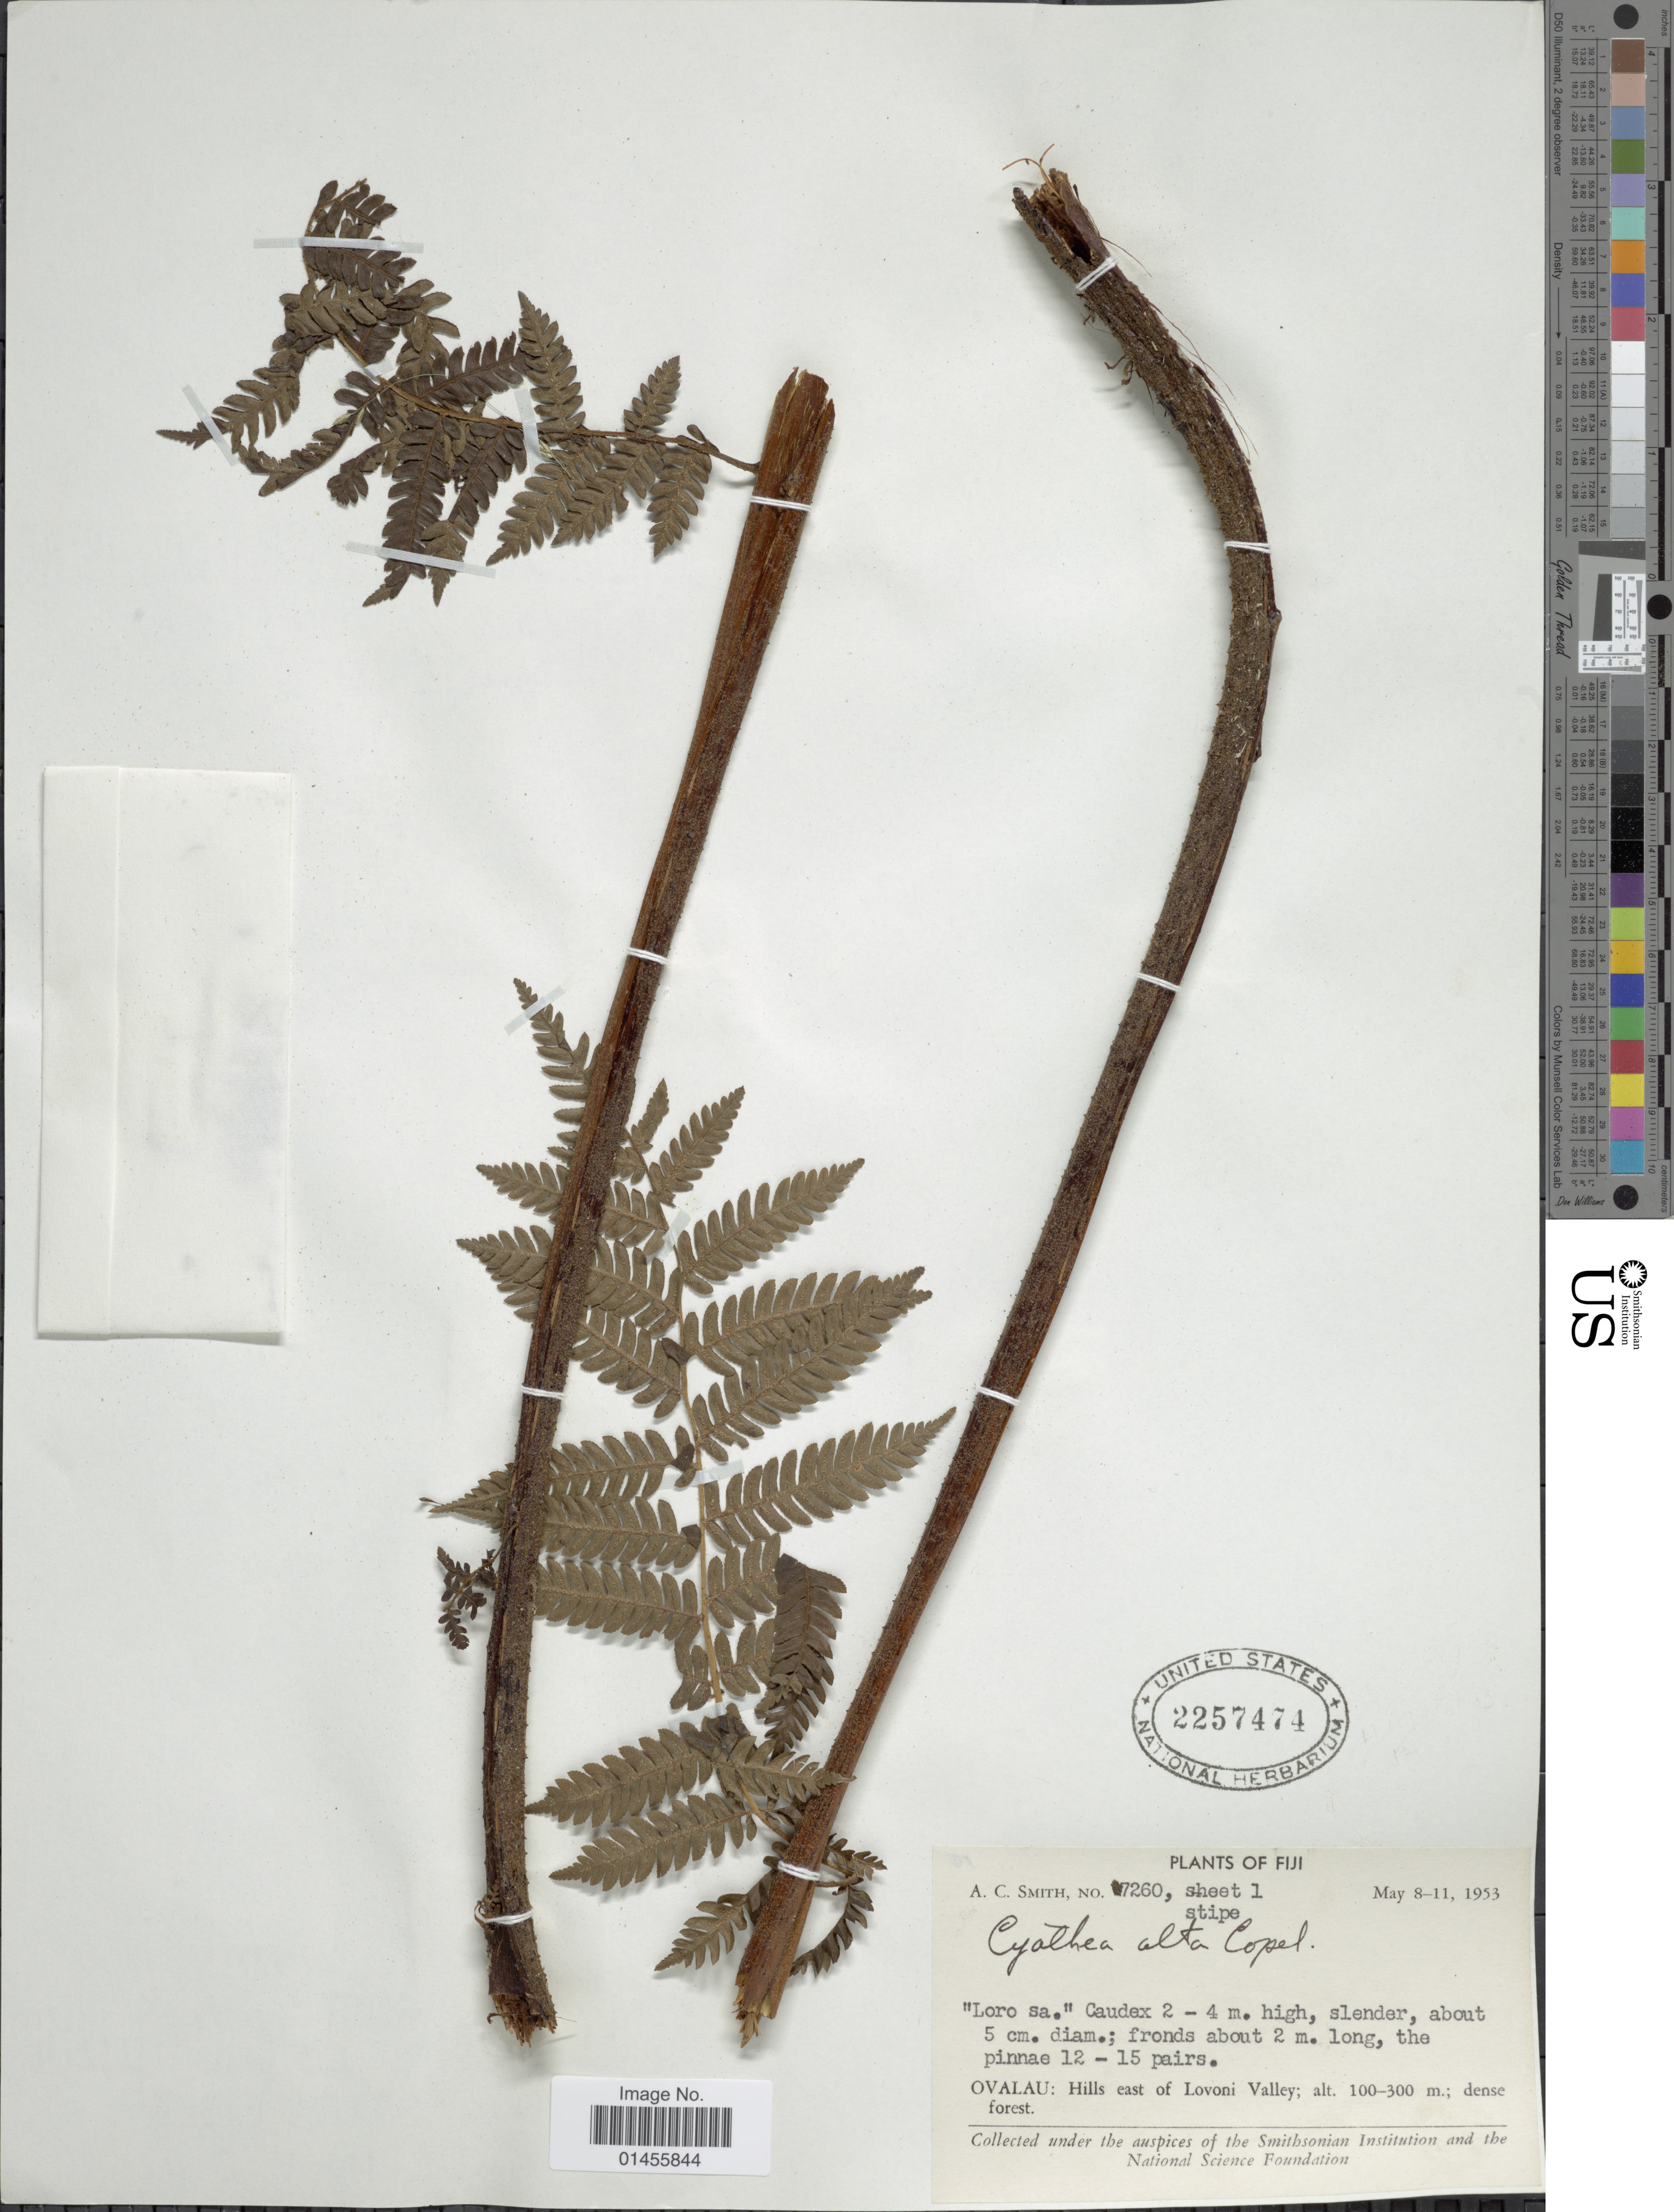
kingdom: Plantae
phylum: Tracheophyta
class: Polypodiopsida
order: Cyatheales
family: Cyatheaceae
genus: Alsophila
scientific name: Alsophila alta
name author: (Copel.) R.M. Tryon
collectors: A. C. Smith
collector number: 7260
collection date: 1953-05-08/1953-05-11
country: Fiji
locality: Ovalau: Hill east of Lovoni Valley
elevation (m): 100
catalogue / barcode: US 2257474